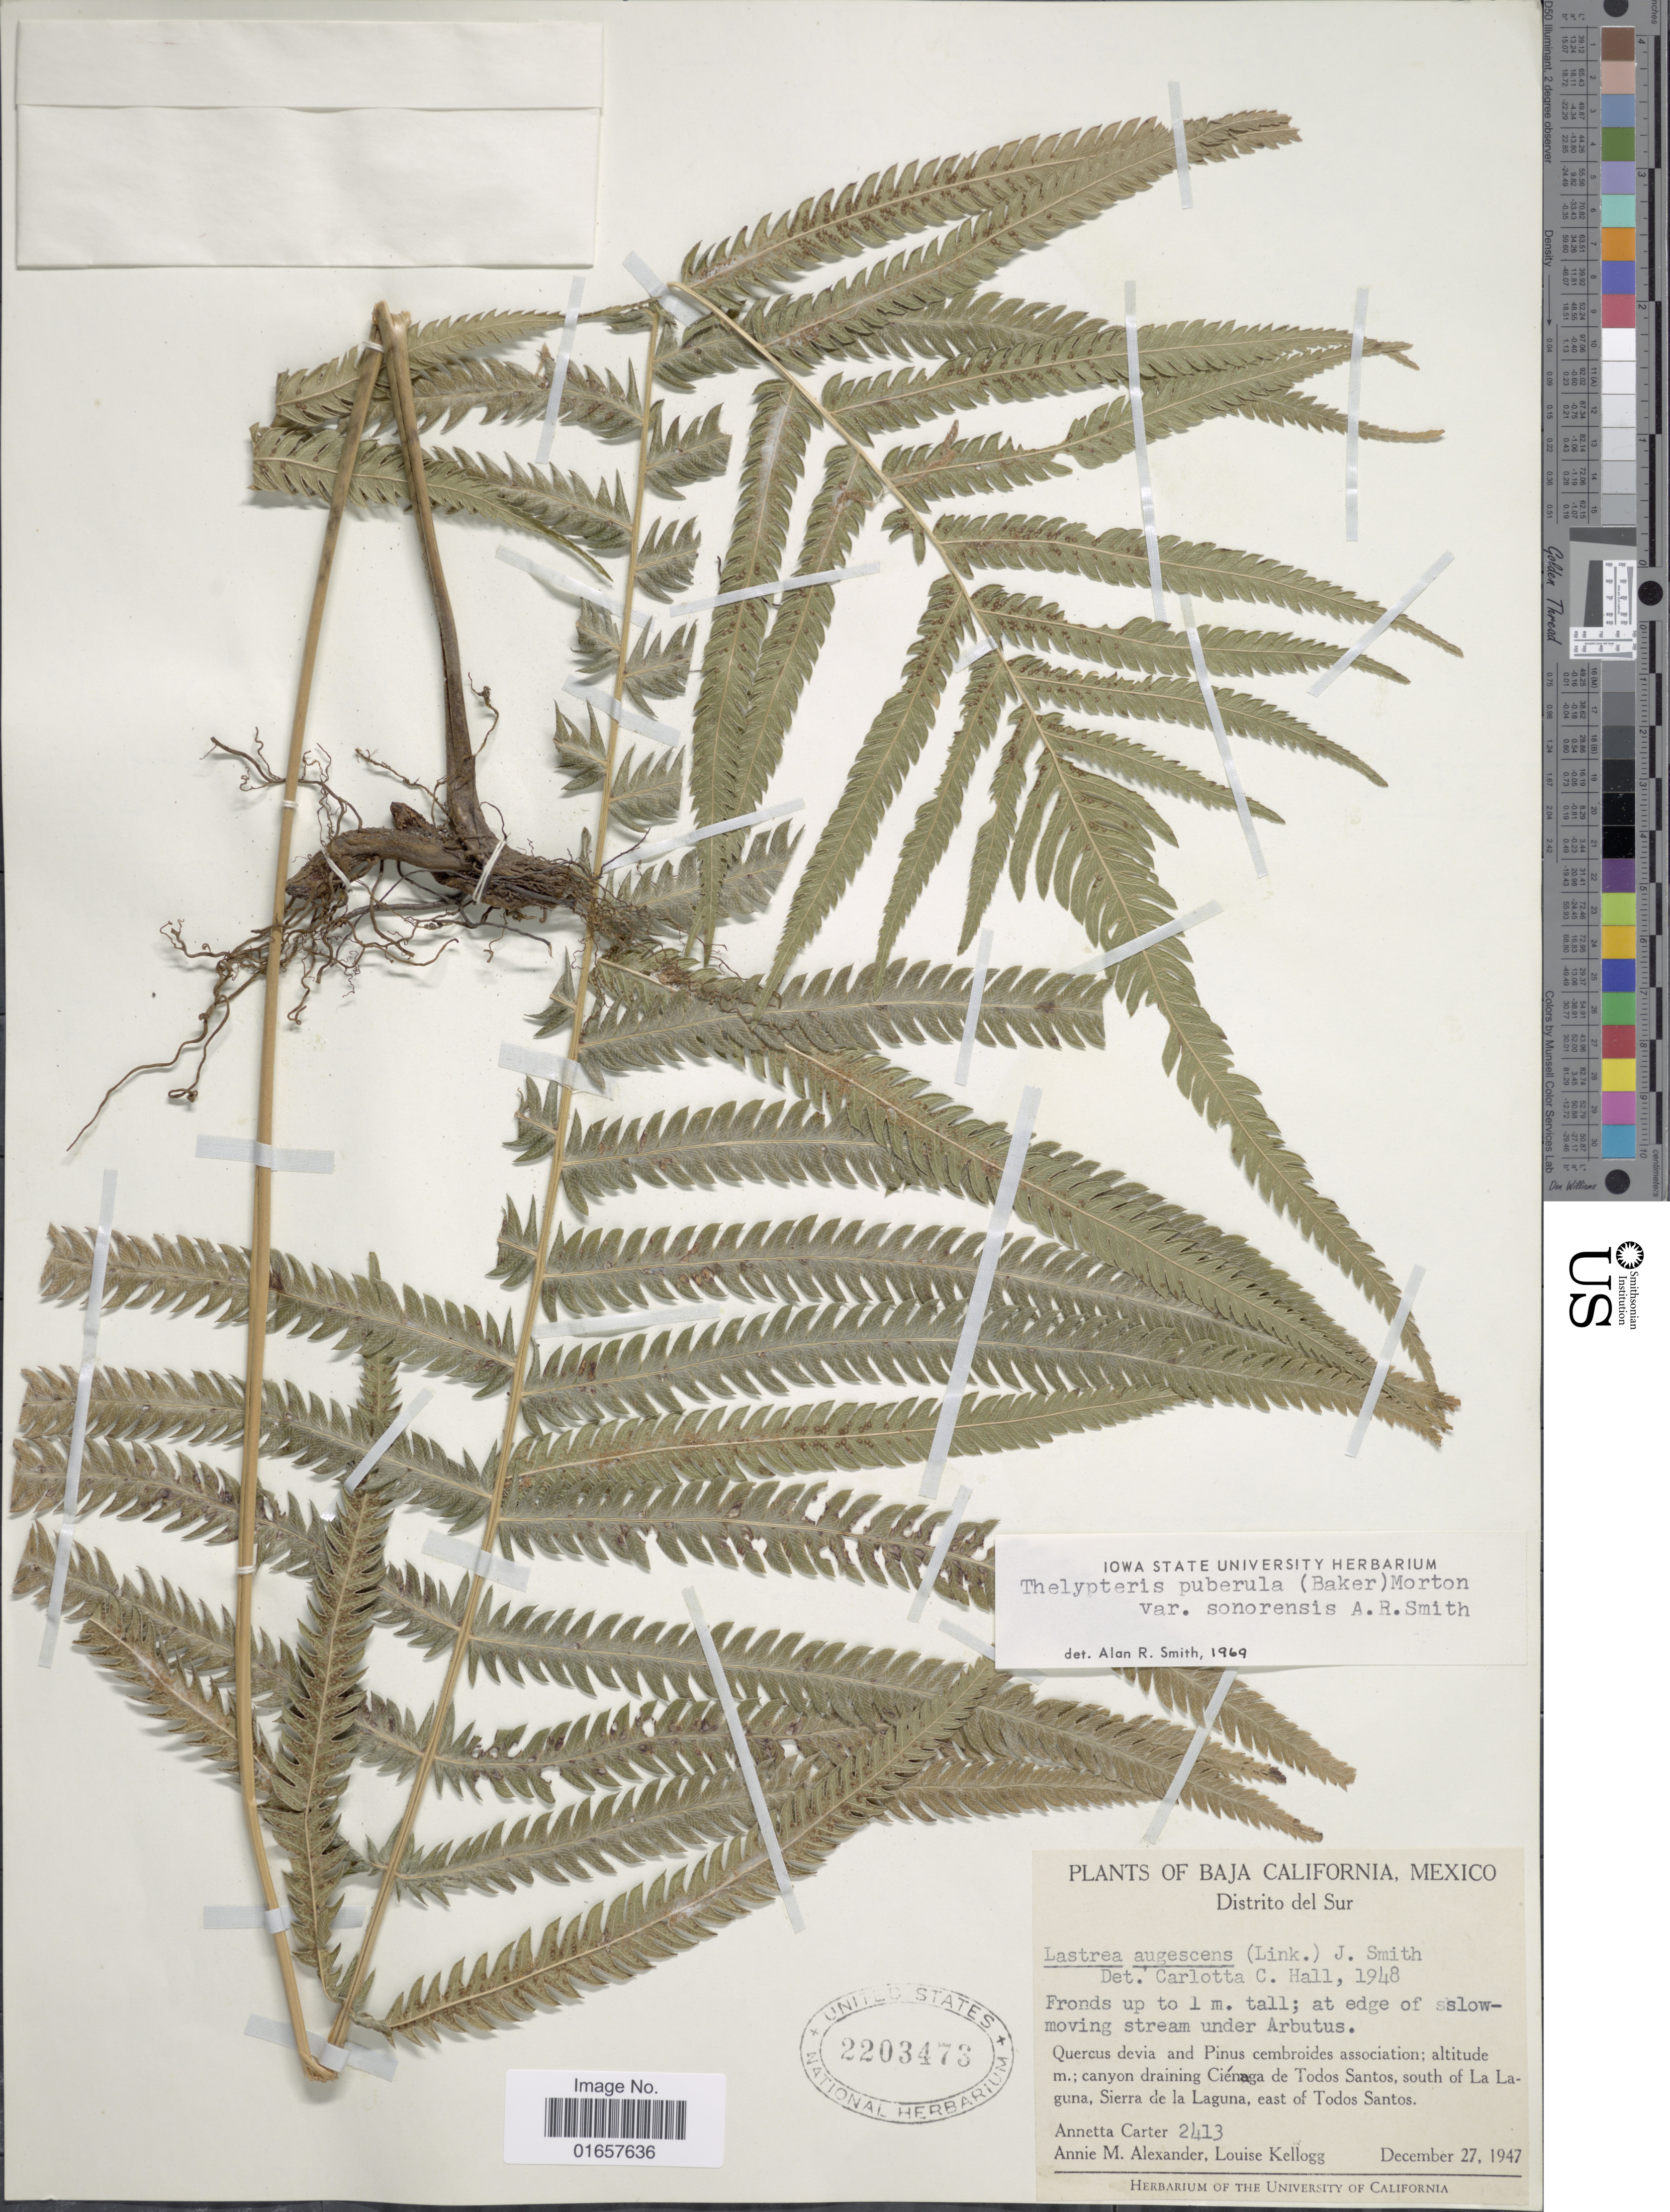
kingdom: Plantae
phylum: Tracheophyta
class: Polypodiopsida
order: Polypodiales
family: Thelypteridaceae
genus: Christella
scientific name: Christella puberula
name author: (Baker) Á. Löve & D. Löve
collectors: A. Carter, A. M. Alexander & L. Kellogg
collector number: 2413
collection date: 1947-12-27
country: Mexico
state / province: Baja California Sur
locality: Baja California, Mexico, Distrito del Sur. Quercus devia and Pinus cembroides association, canyon draining Ciénaga de Todos Santos, south of La Laguna, Sierra de la Laguna, east of Todos Santos.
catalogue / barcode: US 2203473